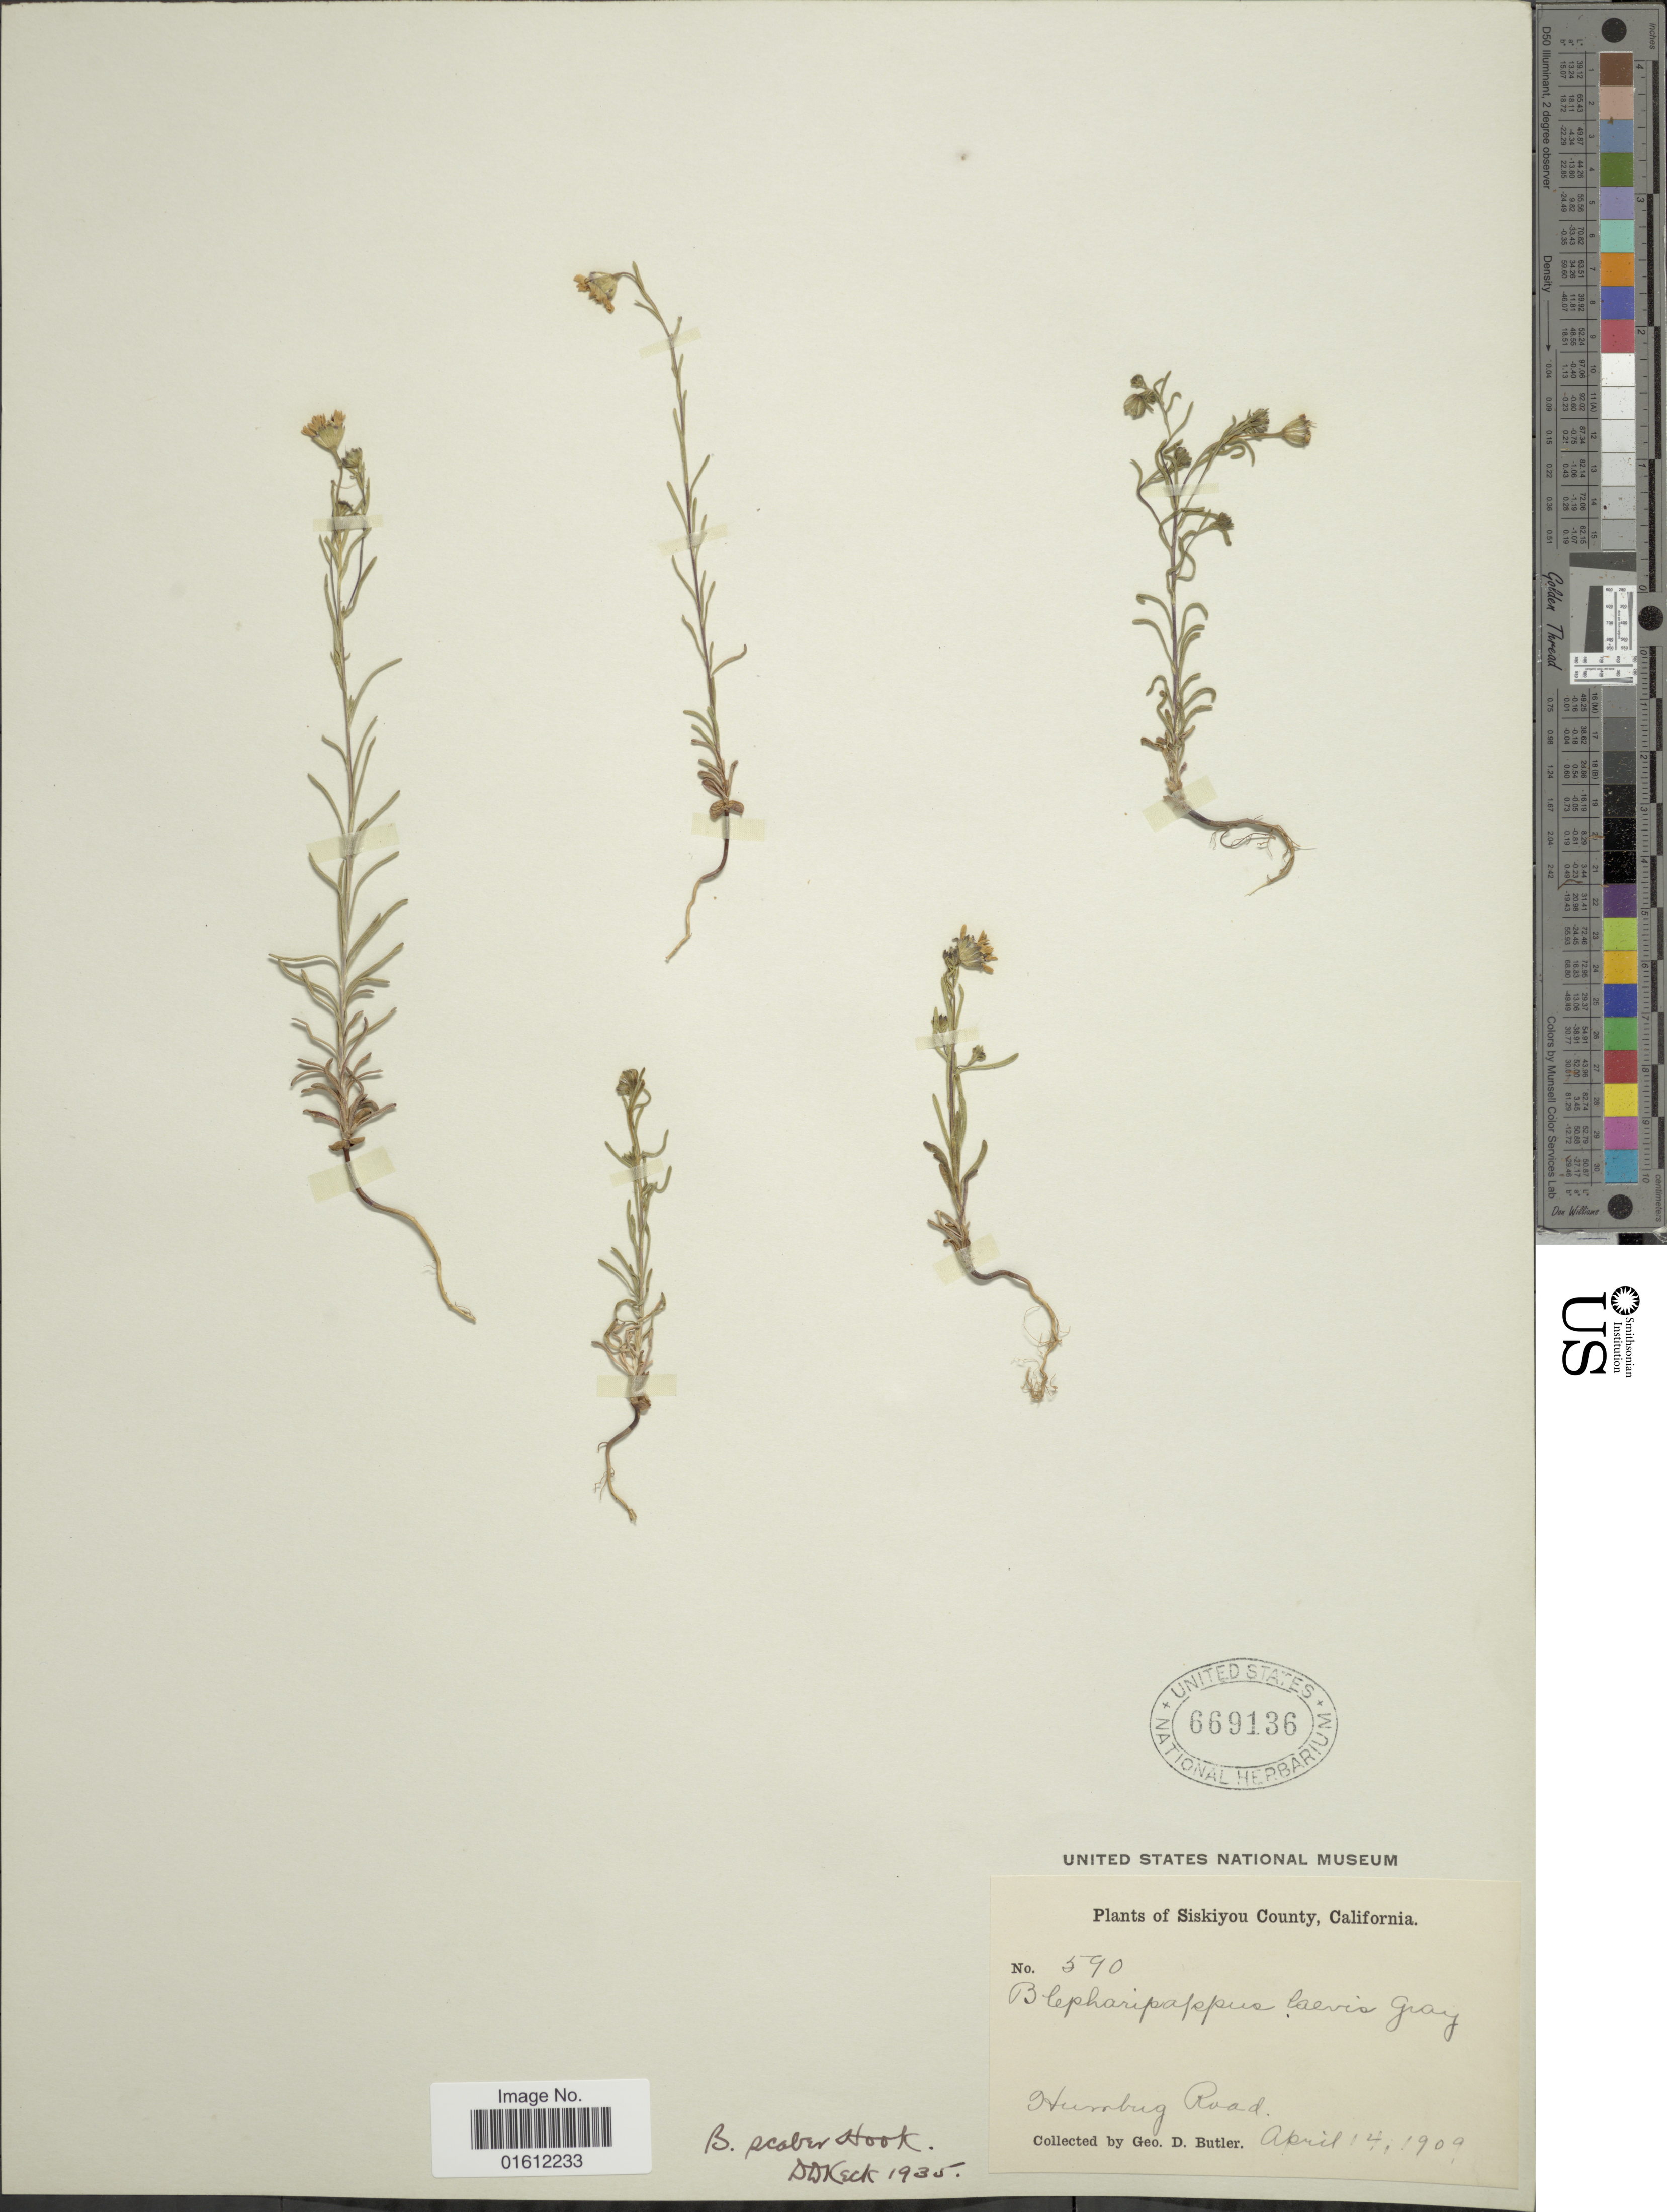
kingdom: Plantae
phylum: Tracheophyta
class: Magnoliopsida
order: Asterales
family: Asteraceae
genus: Blepharipappus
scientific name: Blepharipappus laevis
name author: (A. Gray) A. Gray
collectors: G. D. Butler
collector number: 590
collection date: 1909-04-14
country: United States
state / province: California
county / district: Siskiyou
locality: Siskiyou County, Humbug Road.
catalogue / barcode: US 669136